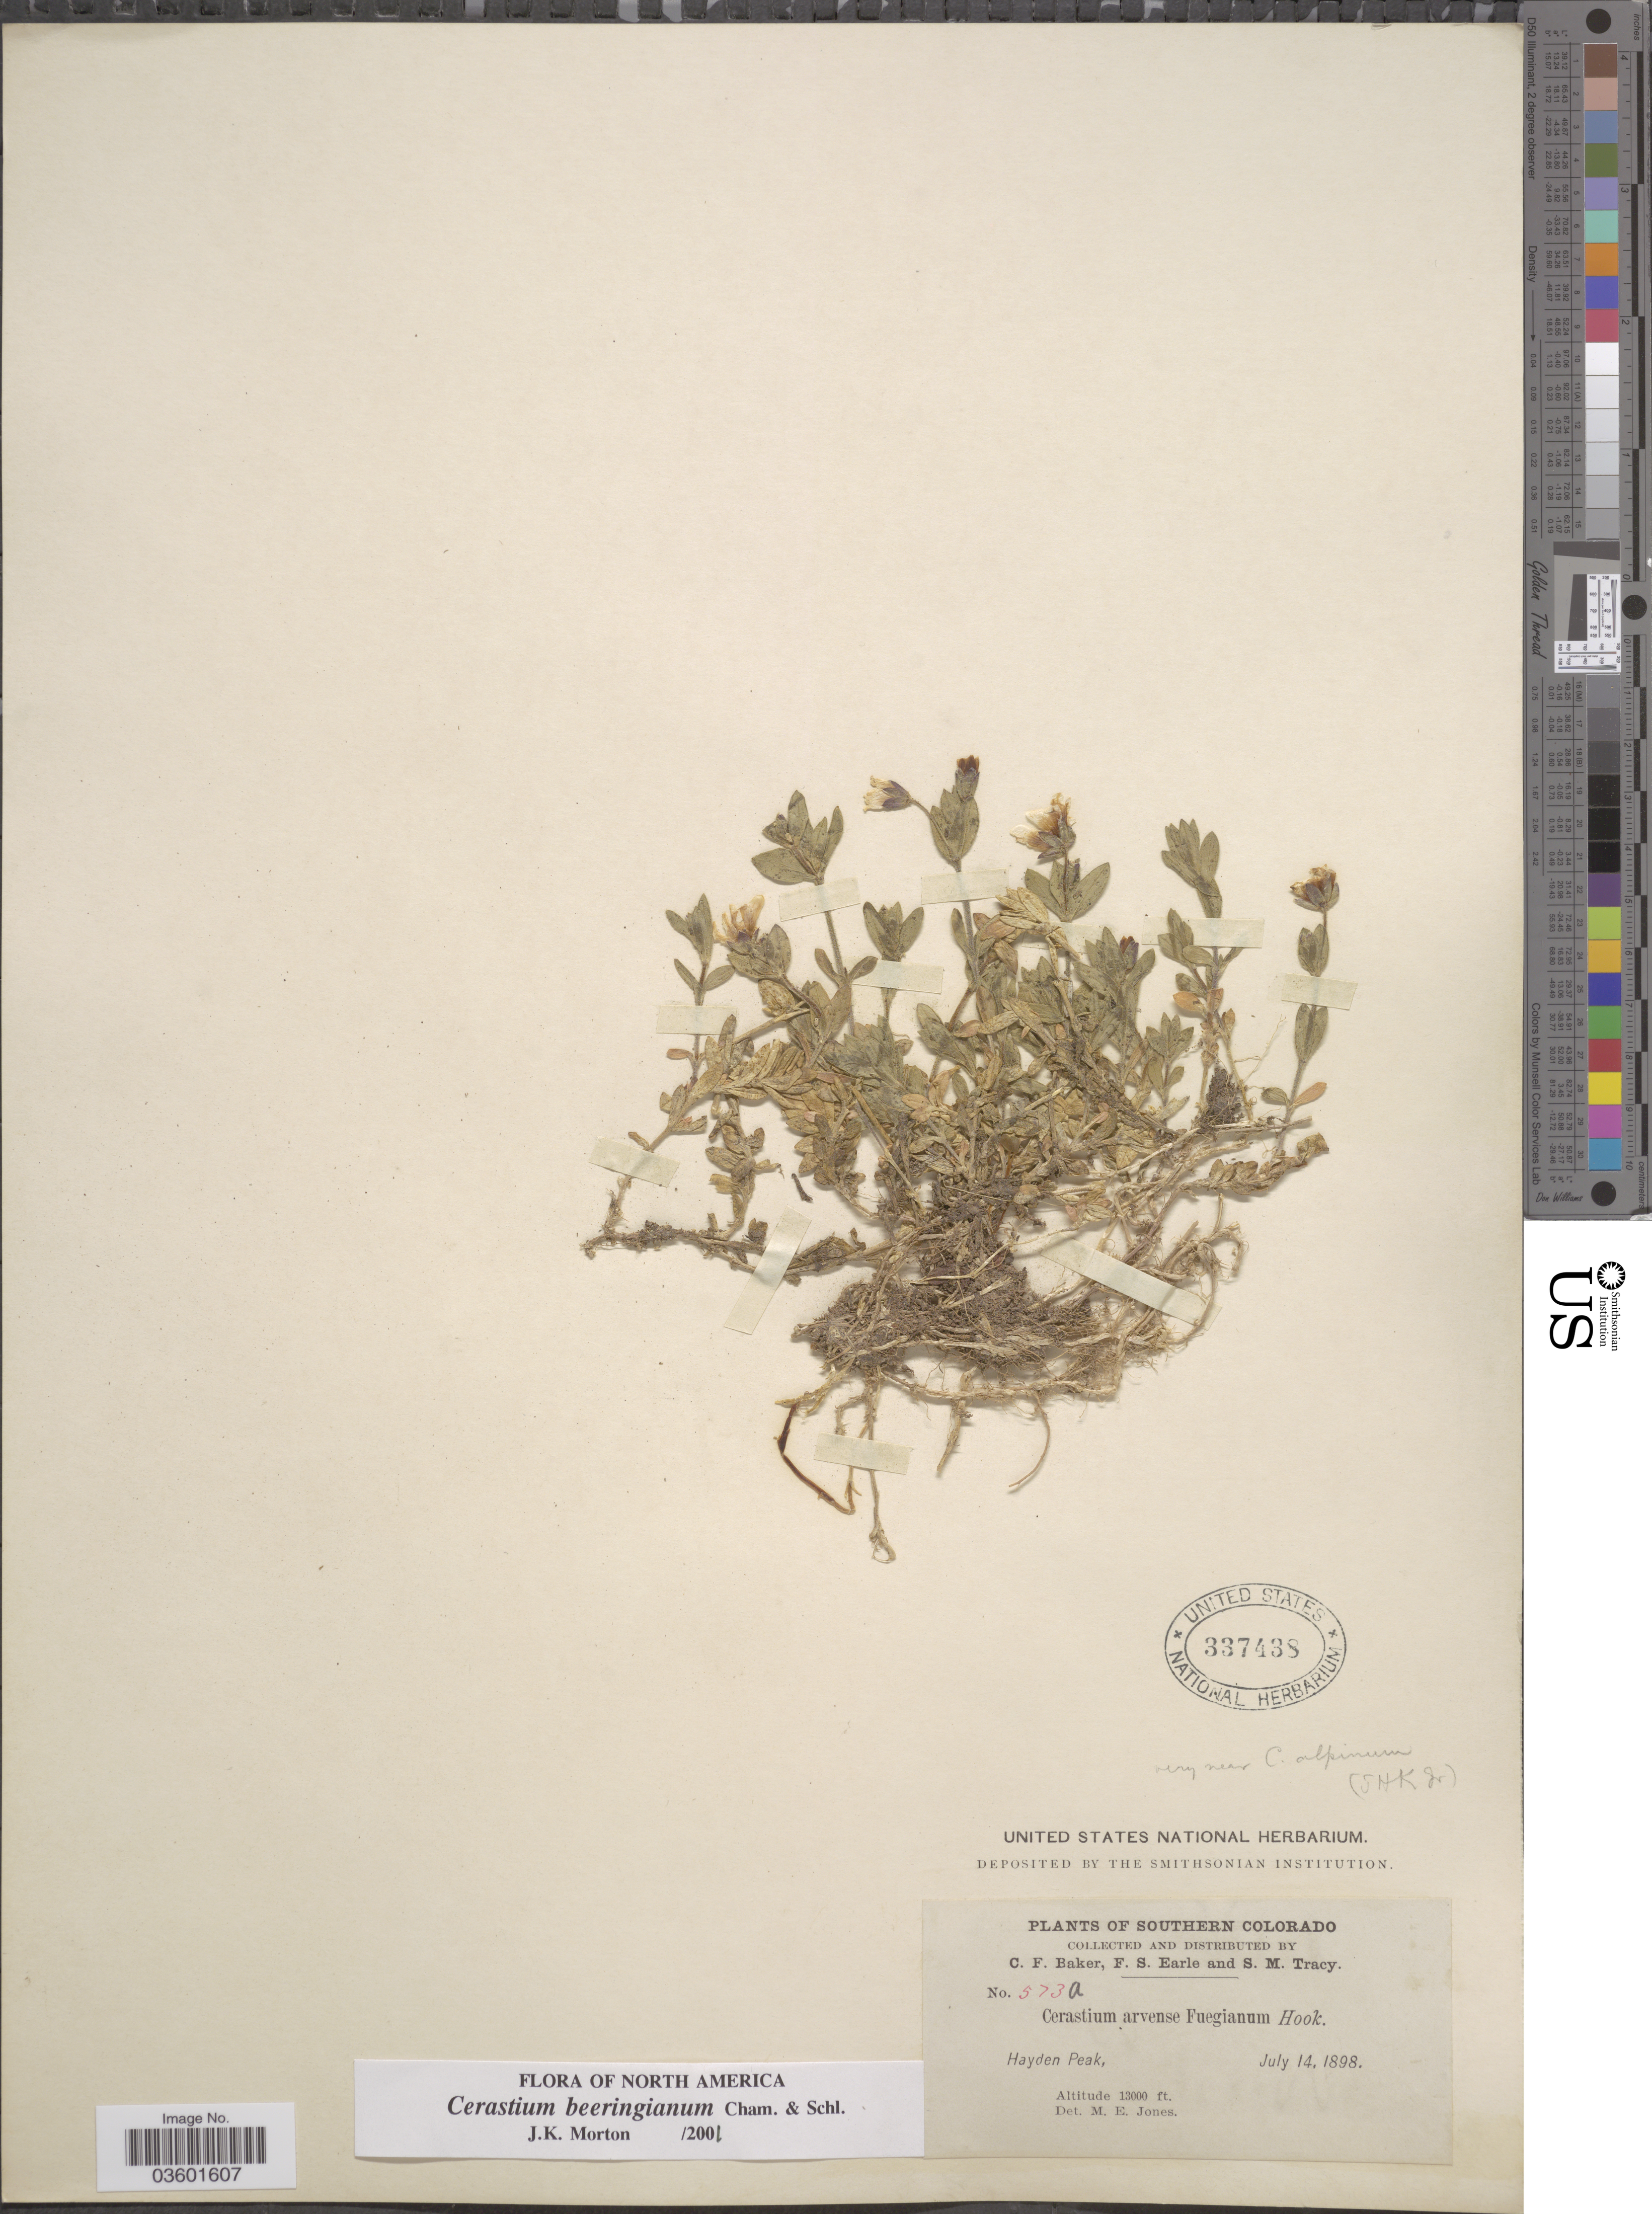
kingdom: Plantae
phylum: Tracheophyta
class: Magnoliopsida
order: Caryophyllales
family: Caryophyllaceae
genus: Cerastium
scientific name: Cerastium beeringianum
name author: Cham. & Schltdl.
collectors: C. F. Baker, F. S. Earle & S. M. Tracy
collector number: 573a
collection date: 1898-07-14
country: United States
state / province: Colorado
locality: Southern Colorado. Hayden Peak.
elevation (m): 3962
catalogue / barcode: US 337438